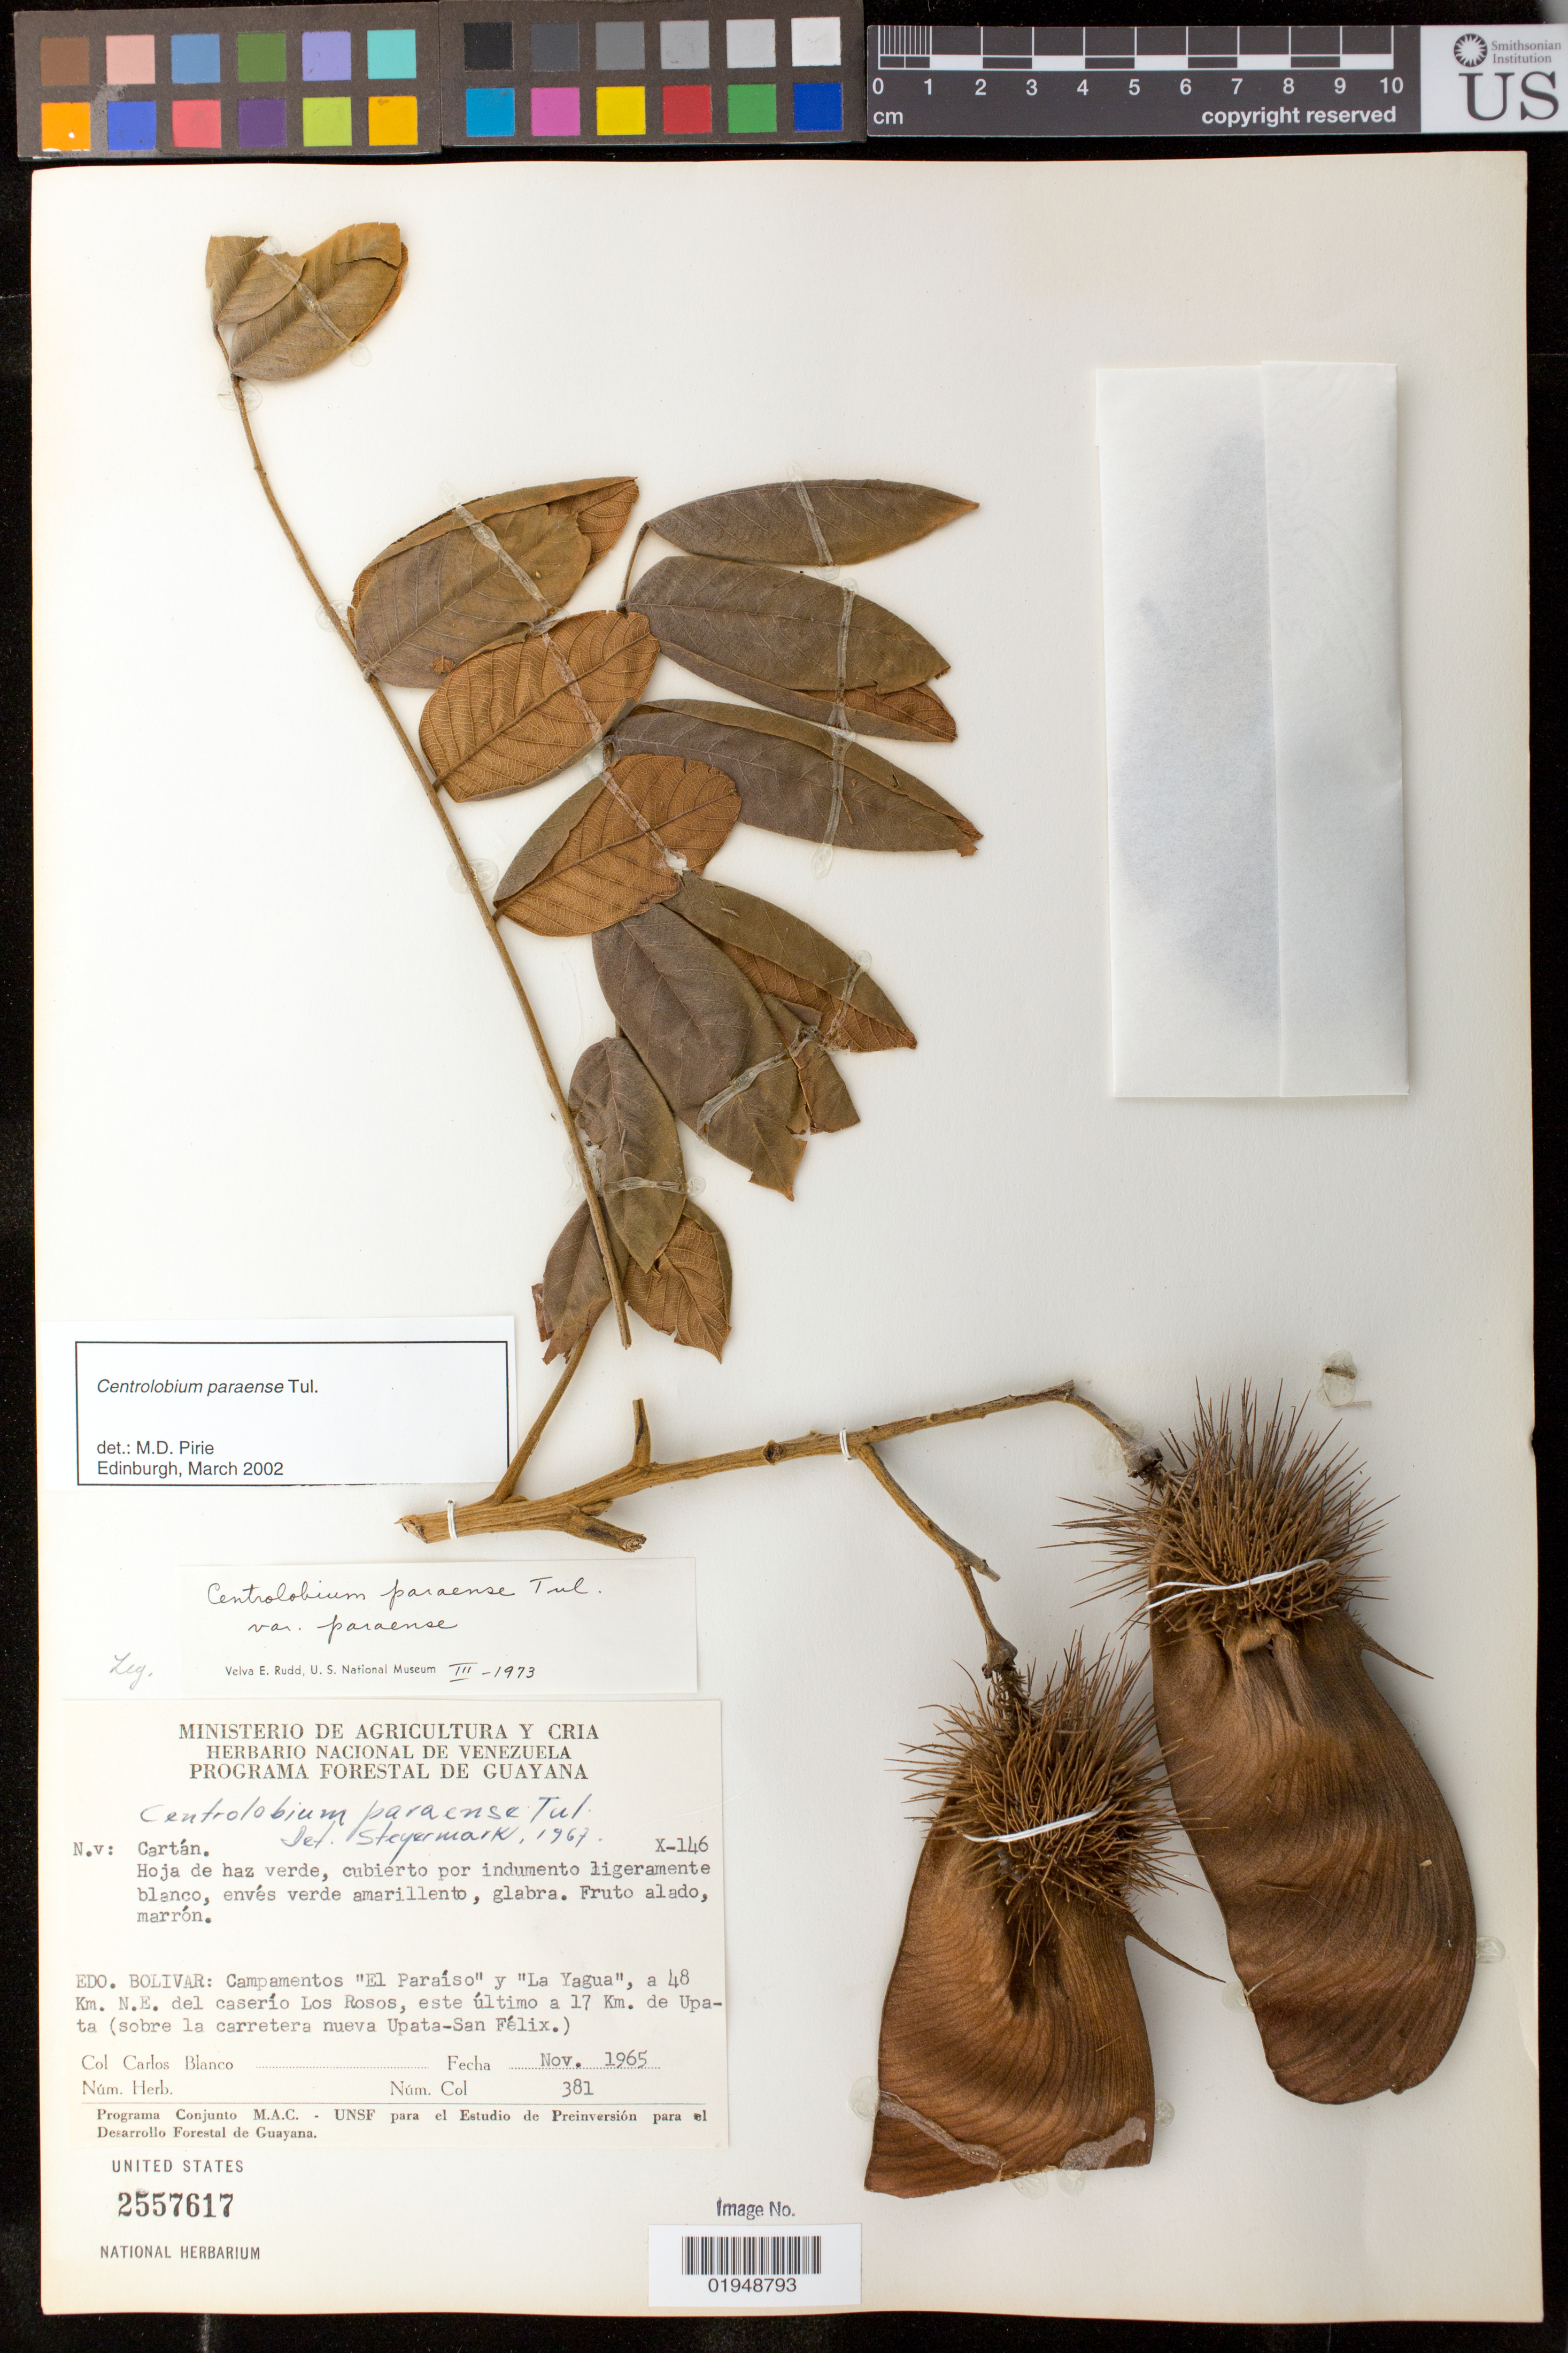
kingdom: Plantae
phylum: Tracheophyta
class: Magnoliopsida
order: Fabales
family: Fabaceae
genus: Centrolobium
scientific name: Centrolobium paraense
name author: Tul.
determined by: Pirie, M. D., (U)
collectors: C. A. Blanco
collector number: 381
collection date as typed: Nov-65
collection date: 1965-11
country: Venezuela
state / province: Bolívar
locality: Campamentos "El Paraiso" y "La Yagua", 48 km NE de caserío Los Rosos, este ultimo a 17 km de Upata (sobre la carretera nueva Upata-San Felix).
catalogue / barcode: US 2557617